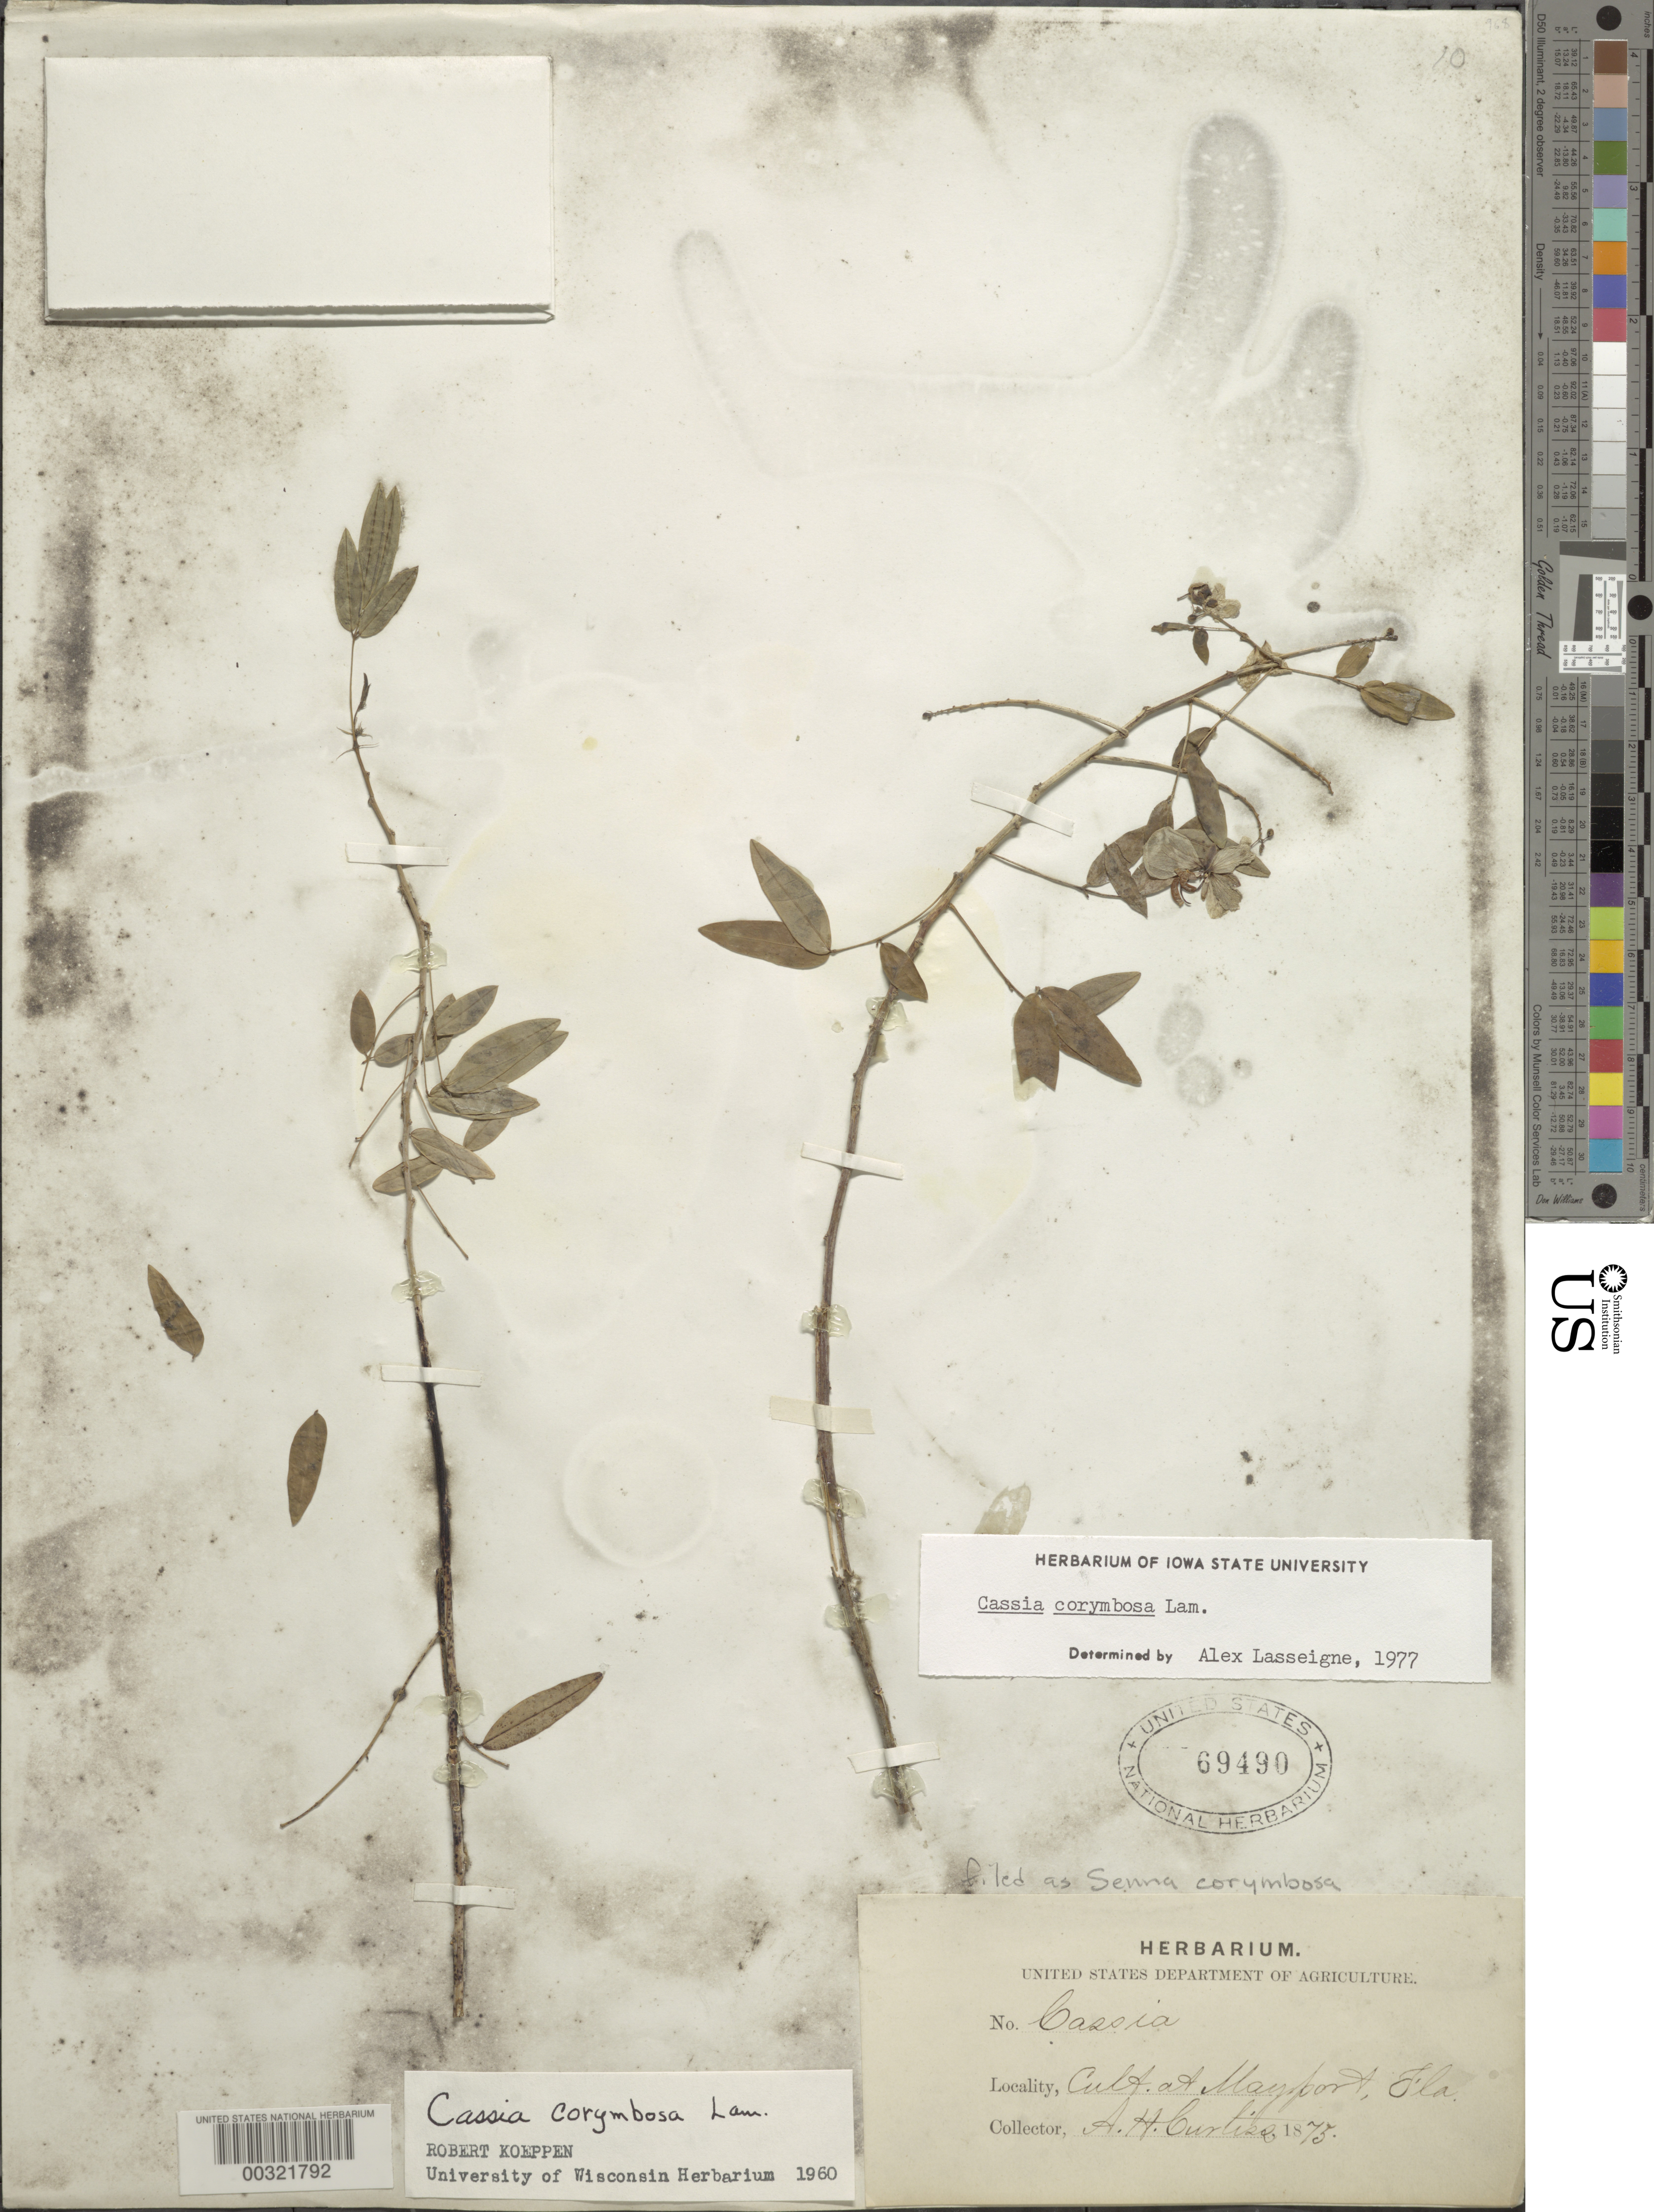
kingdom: Plantae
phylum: Tracheophyta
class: Magnoliopsida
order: Fabales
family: Fabaceae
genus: Senna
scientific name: Senna corymbosa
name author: (Lam.) H.S. Irwin & Barneby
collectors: A. H. Curtiss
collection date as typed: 1873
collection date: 1873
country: United States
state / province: Florida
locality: Mayport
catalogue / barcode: US 69490